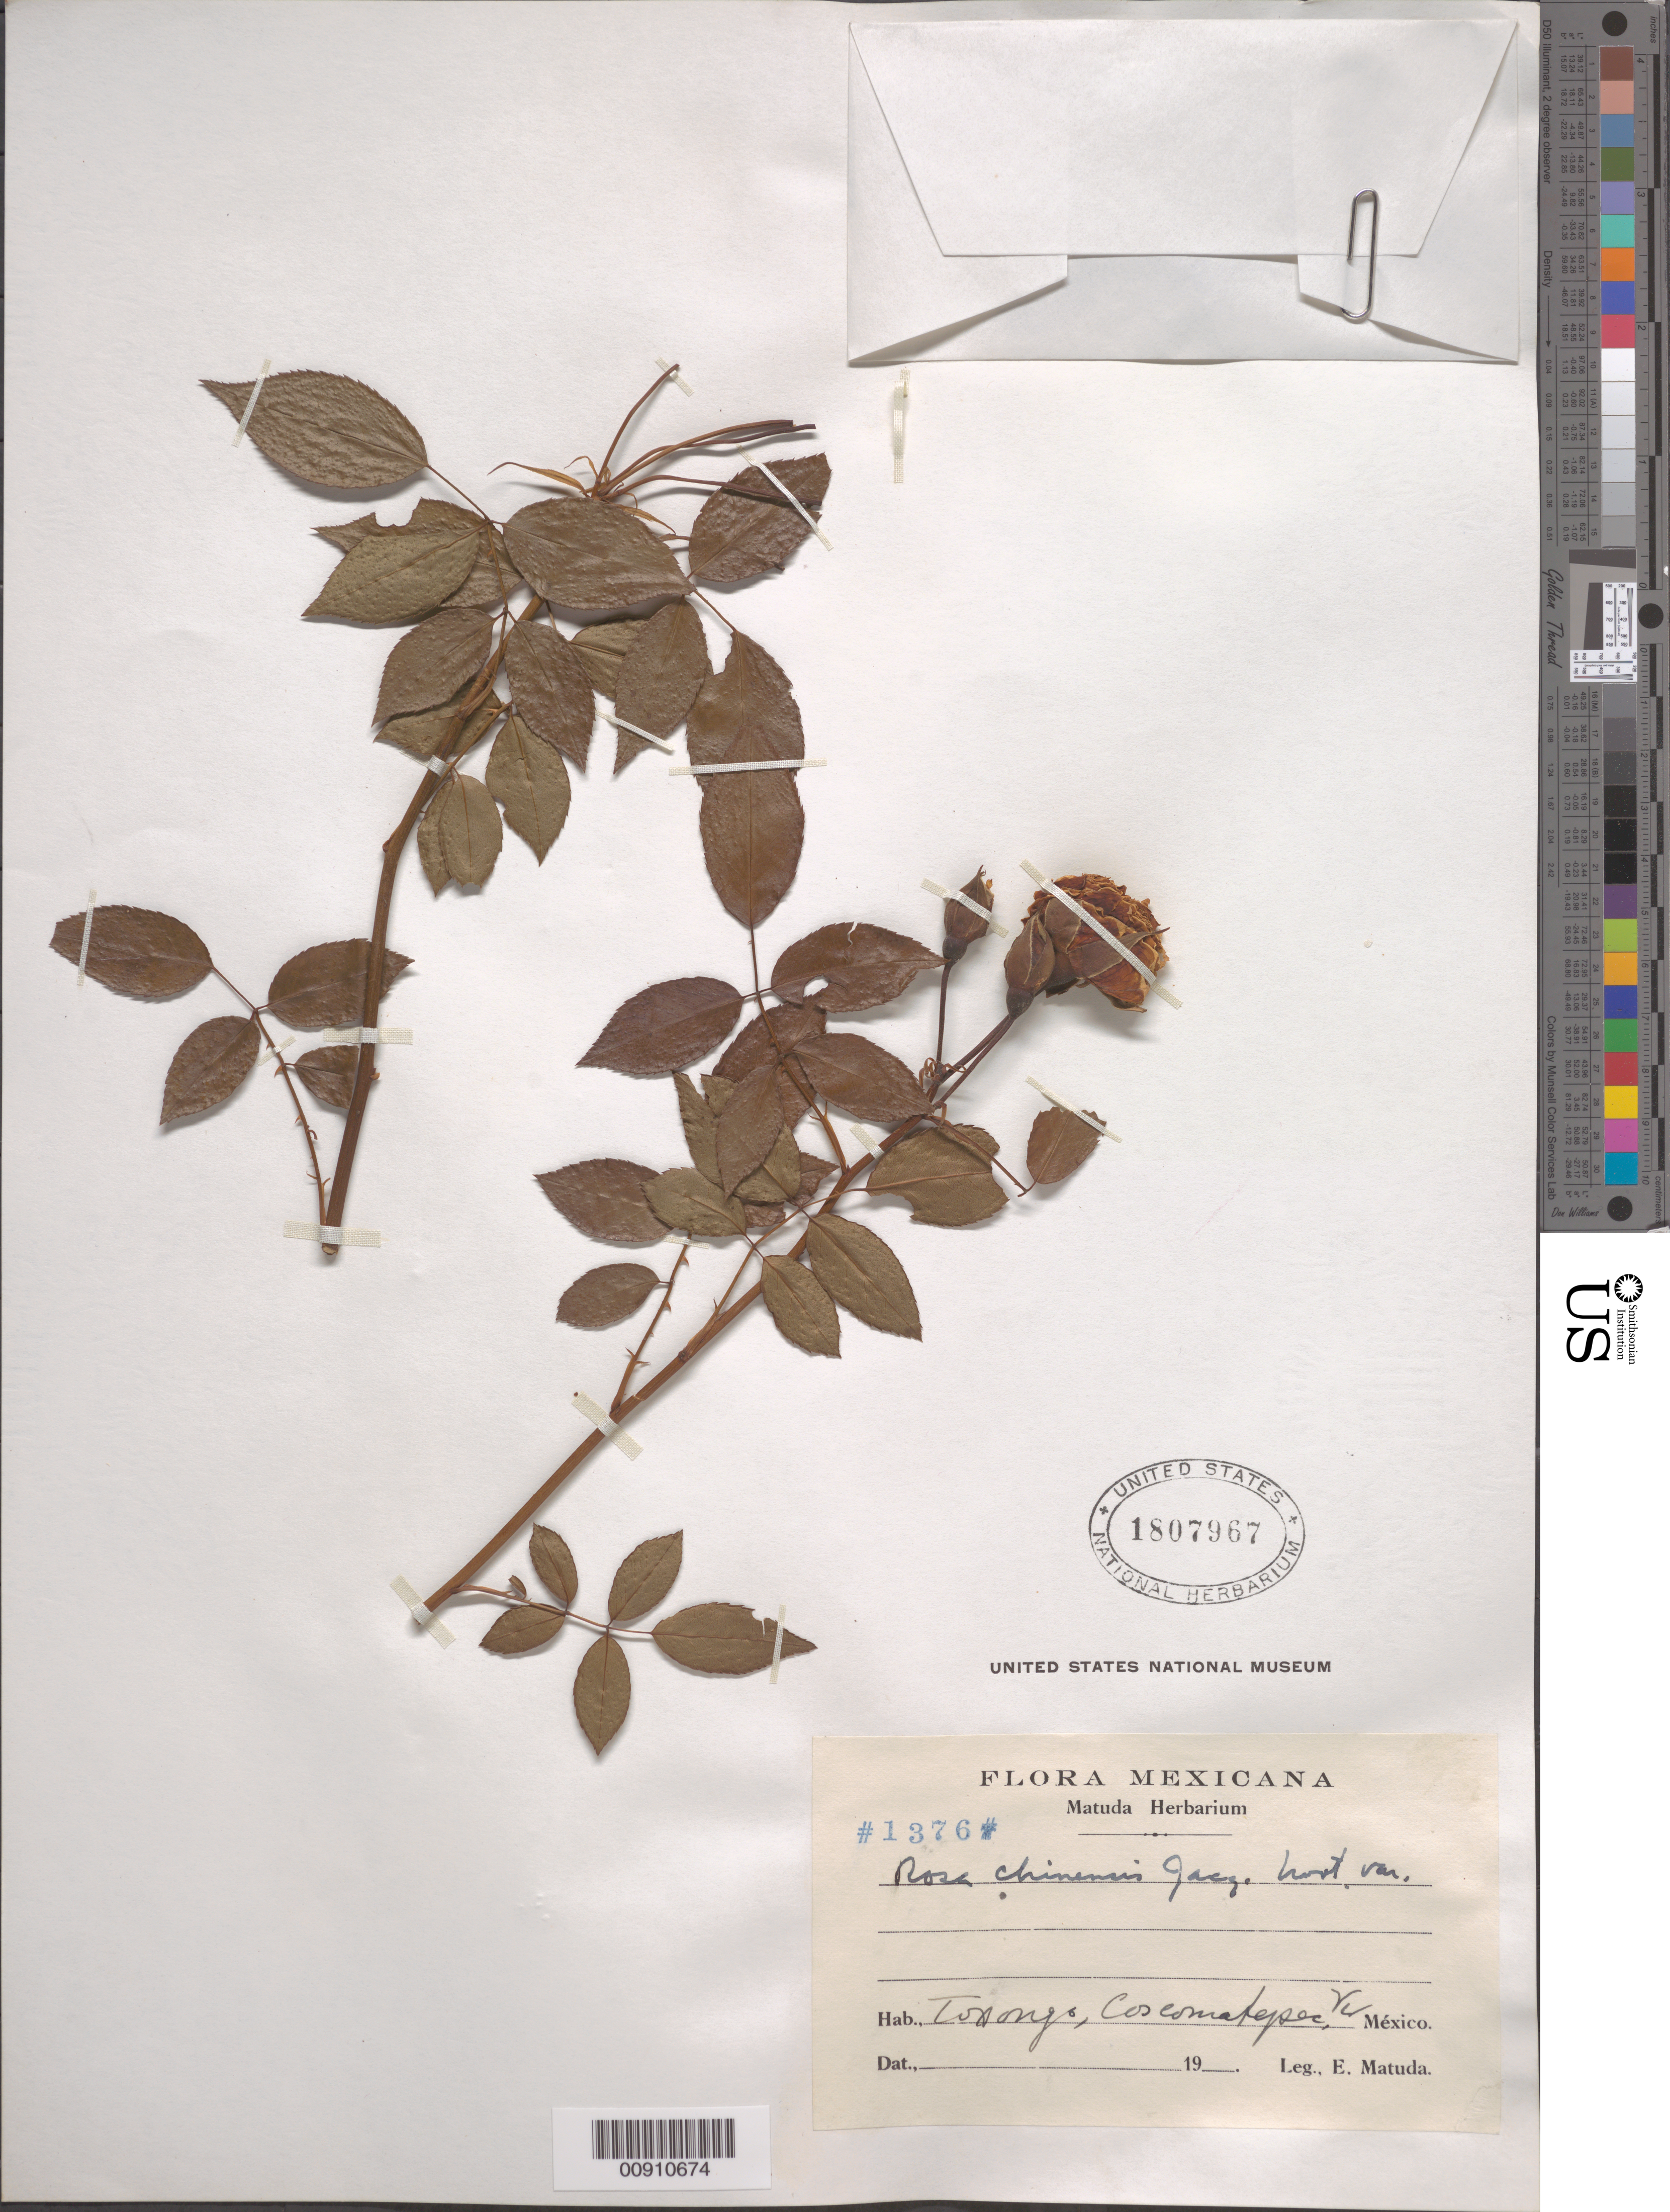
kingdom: Plantae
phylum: Tracheophyta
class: Magnoliopsida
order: Rosales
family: Rosaceae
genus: Rosa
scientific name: Rosa chinensis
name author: Jacq.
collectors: E. Matuda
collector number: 1376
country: Mexico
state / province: Veracruz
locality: Toxongo, Coscometepec, Veracruz.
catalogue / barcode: US 1807967